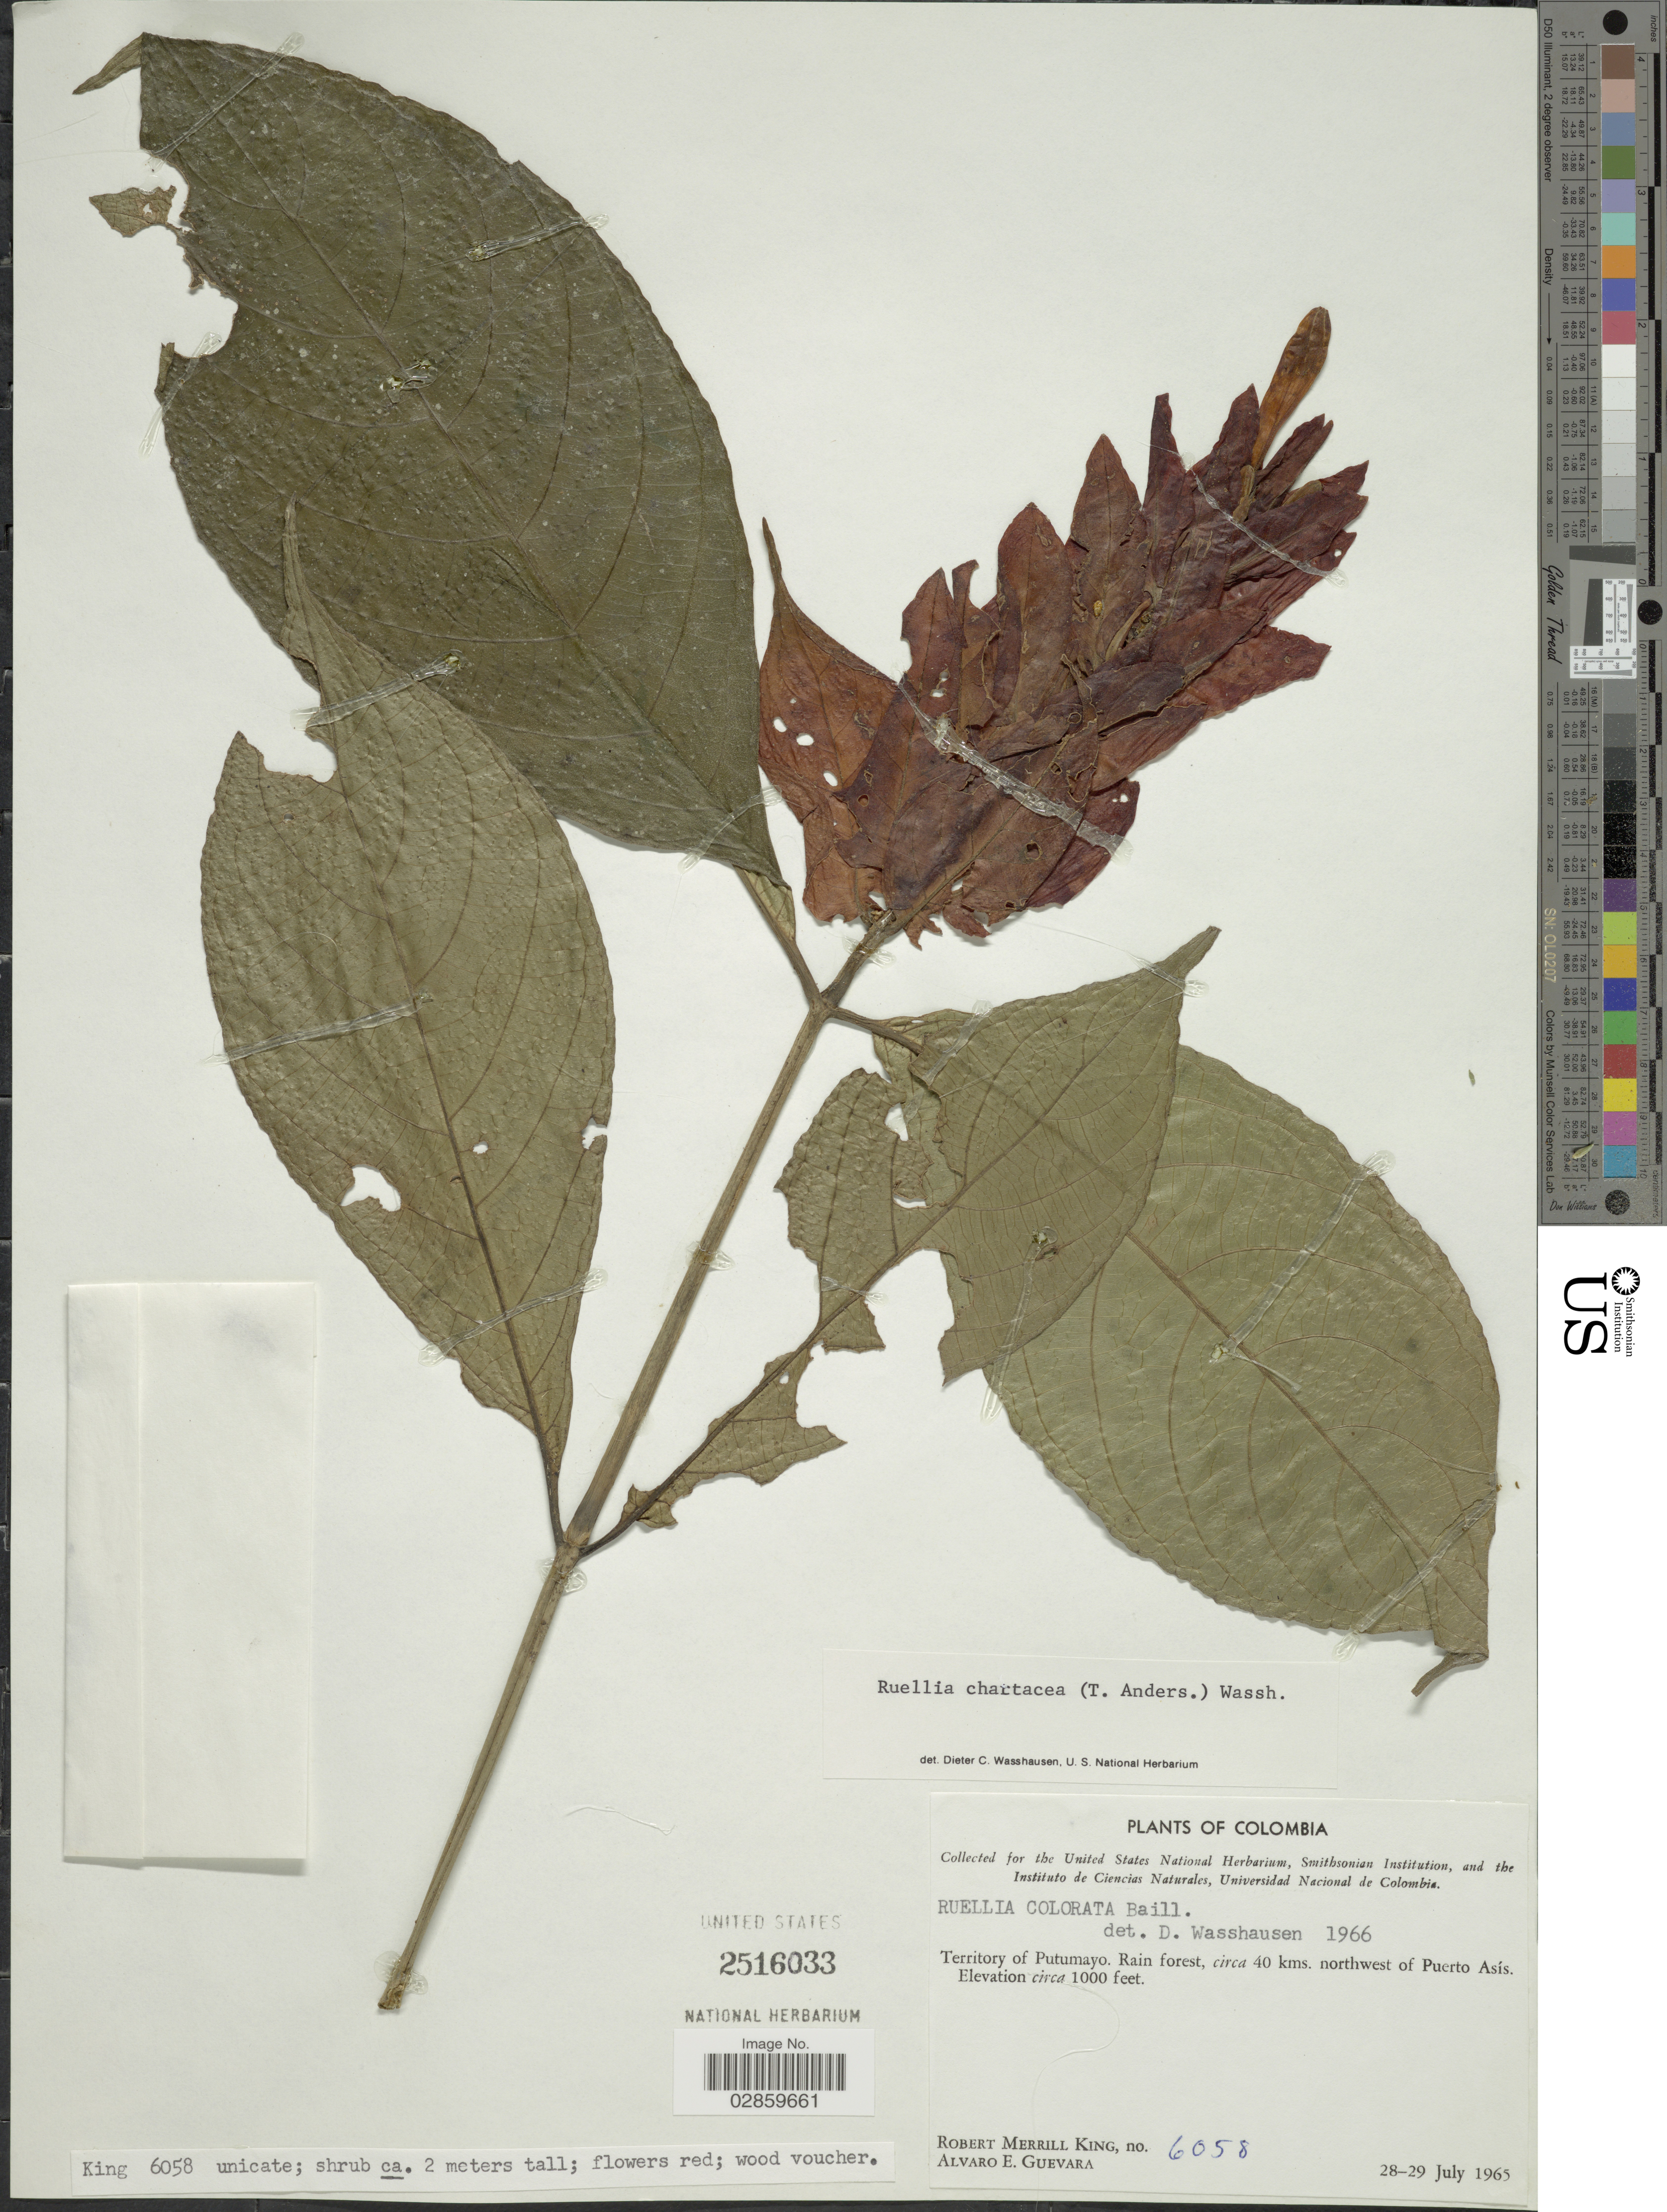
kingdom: Plantae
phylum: Tracheophyta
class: Magnoliopsida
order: Lamiales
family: Acanthaceae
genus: Ruellia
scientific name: Ruellia chartacea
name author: (T. Anderson) Wassh.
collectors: R. M. King & A. E. Guevara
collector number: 6058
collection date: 1965-07-28/1965-07-29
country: Colombia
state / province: Putumayo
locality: Territory of Putumayo. Rain forest, circa 40 kms. northwest of Puerto Asís.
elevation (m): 305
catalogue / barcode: US 2516033